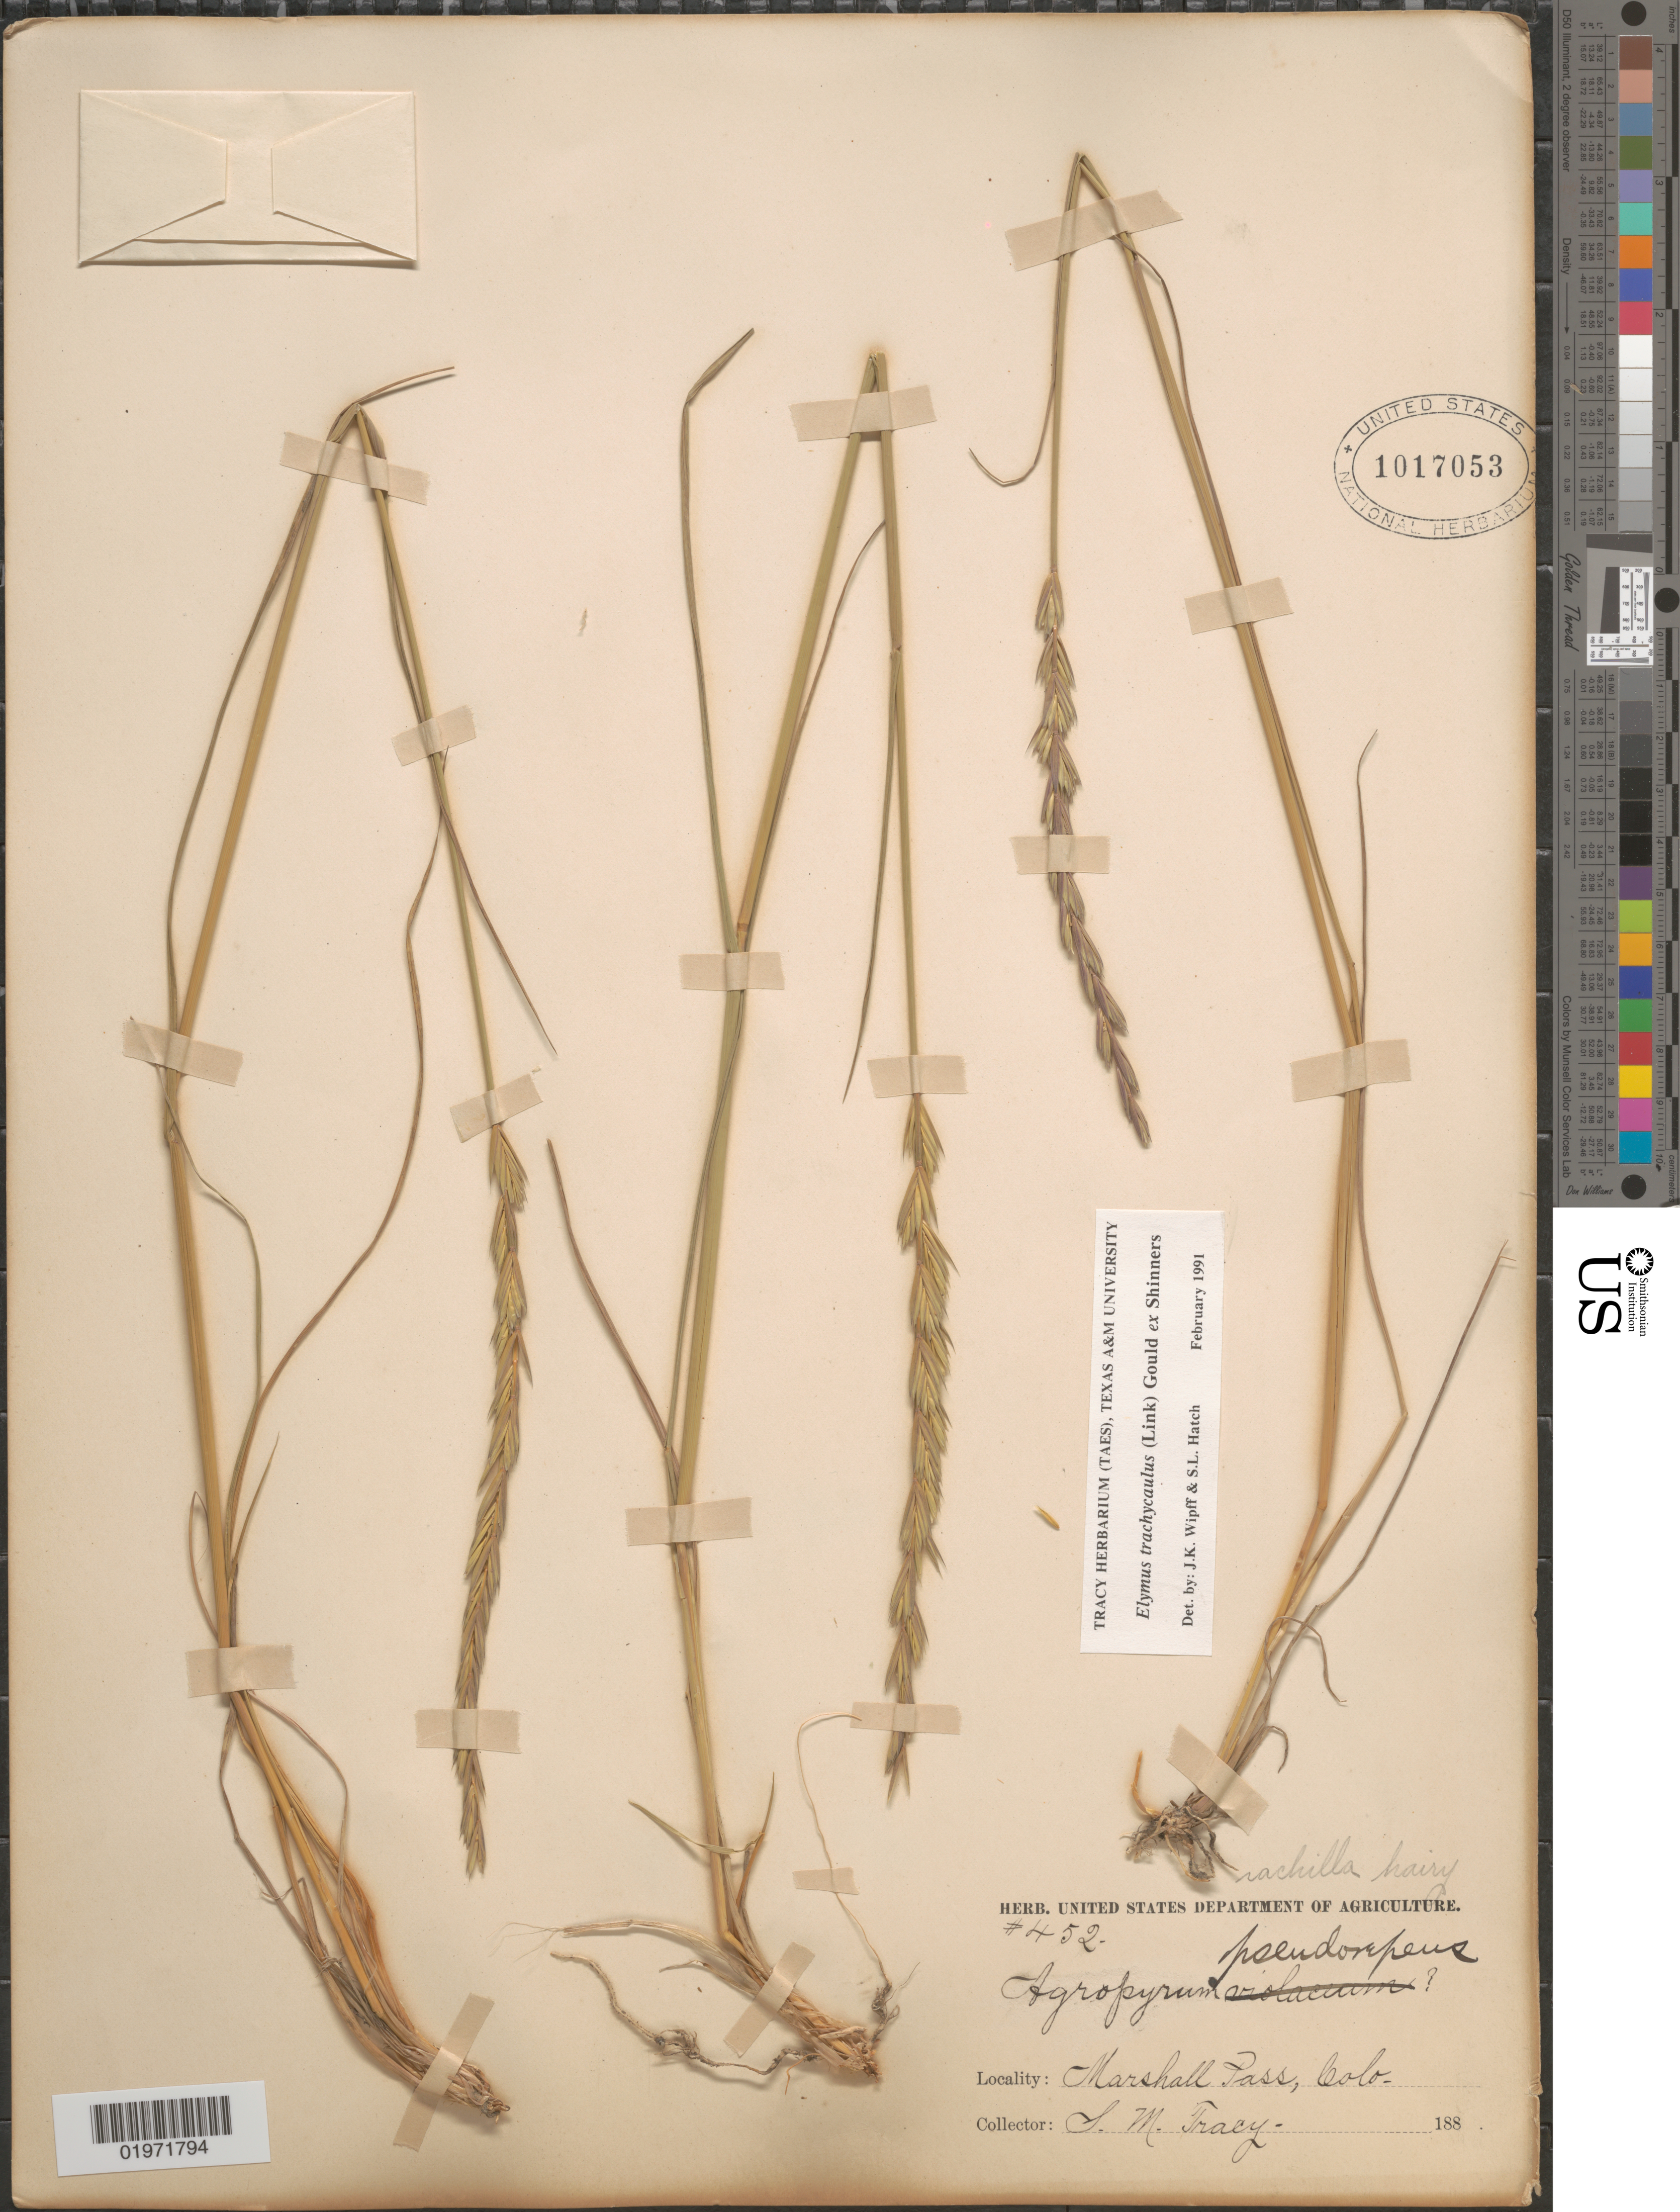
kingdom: Plantae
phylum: Tracheophyta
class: Liliopsida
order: Poales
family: Poaceae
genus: Elymus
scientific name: Elymus trachycaulus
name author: (Link) Gould ex Shinners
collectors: S. M. Tracy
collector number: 452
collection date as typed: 188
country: United States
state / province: Colorado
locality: Marshall Pass.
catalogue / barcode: US 1017053